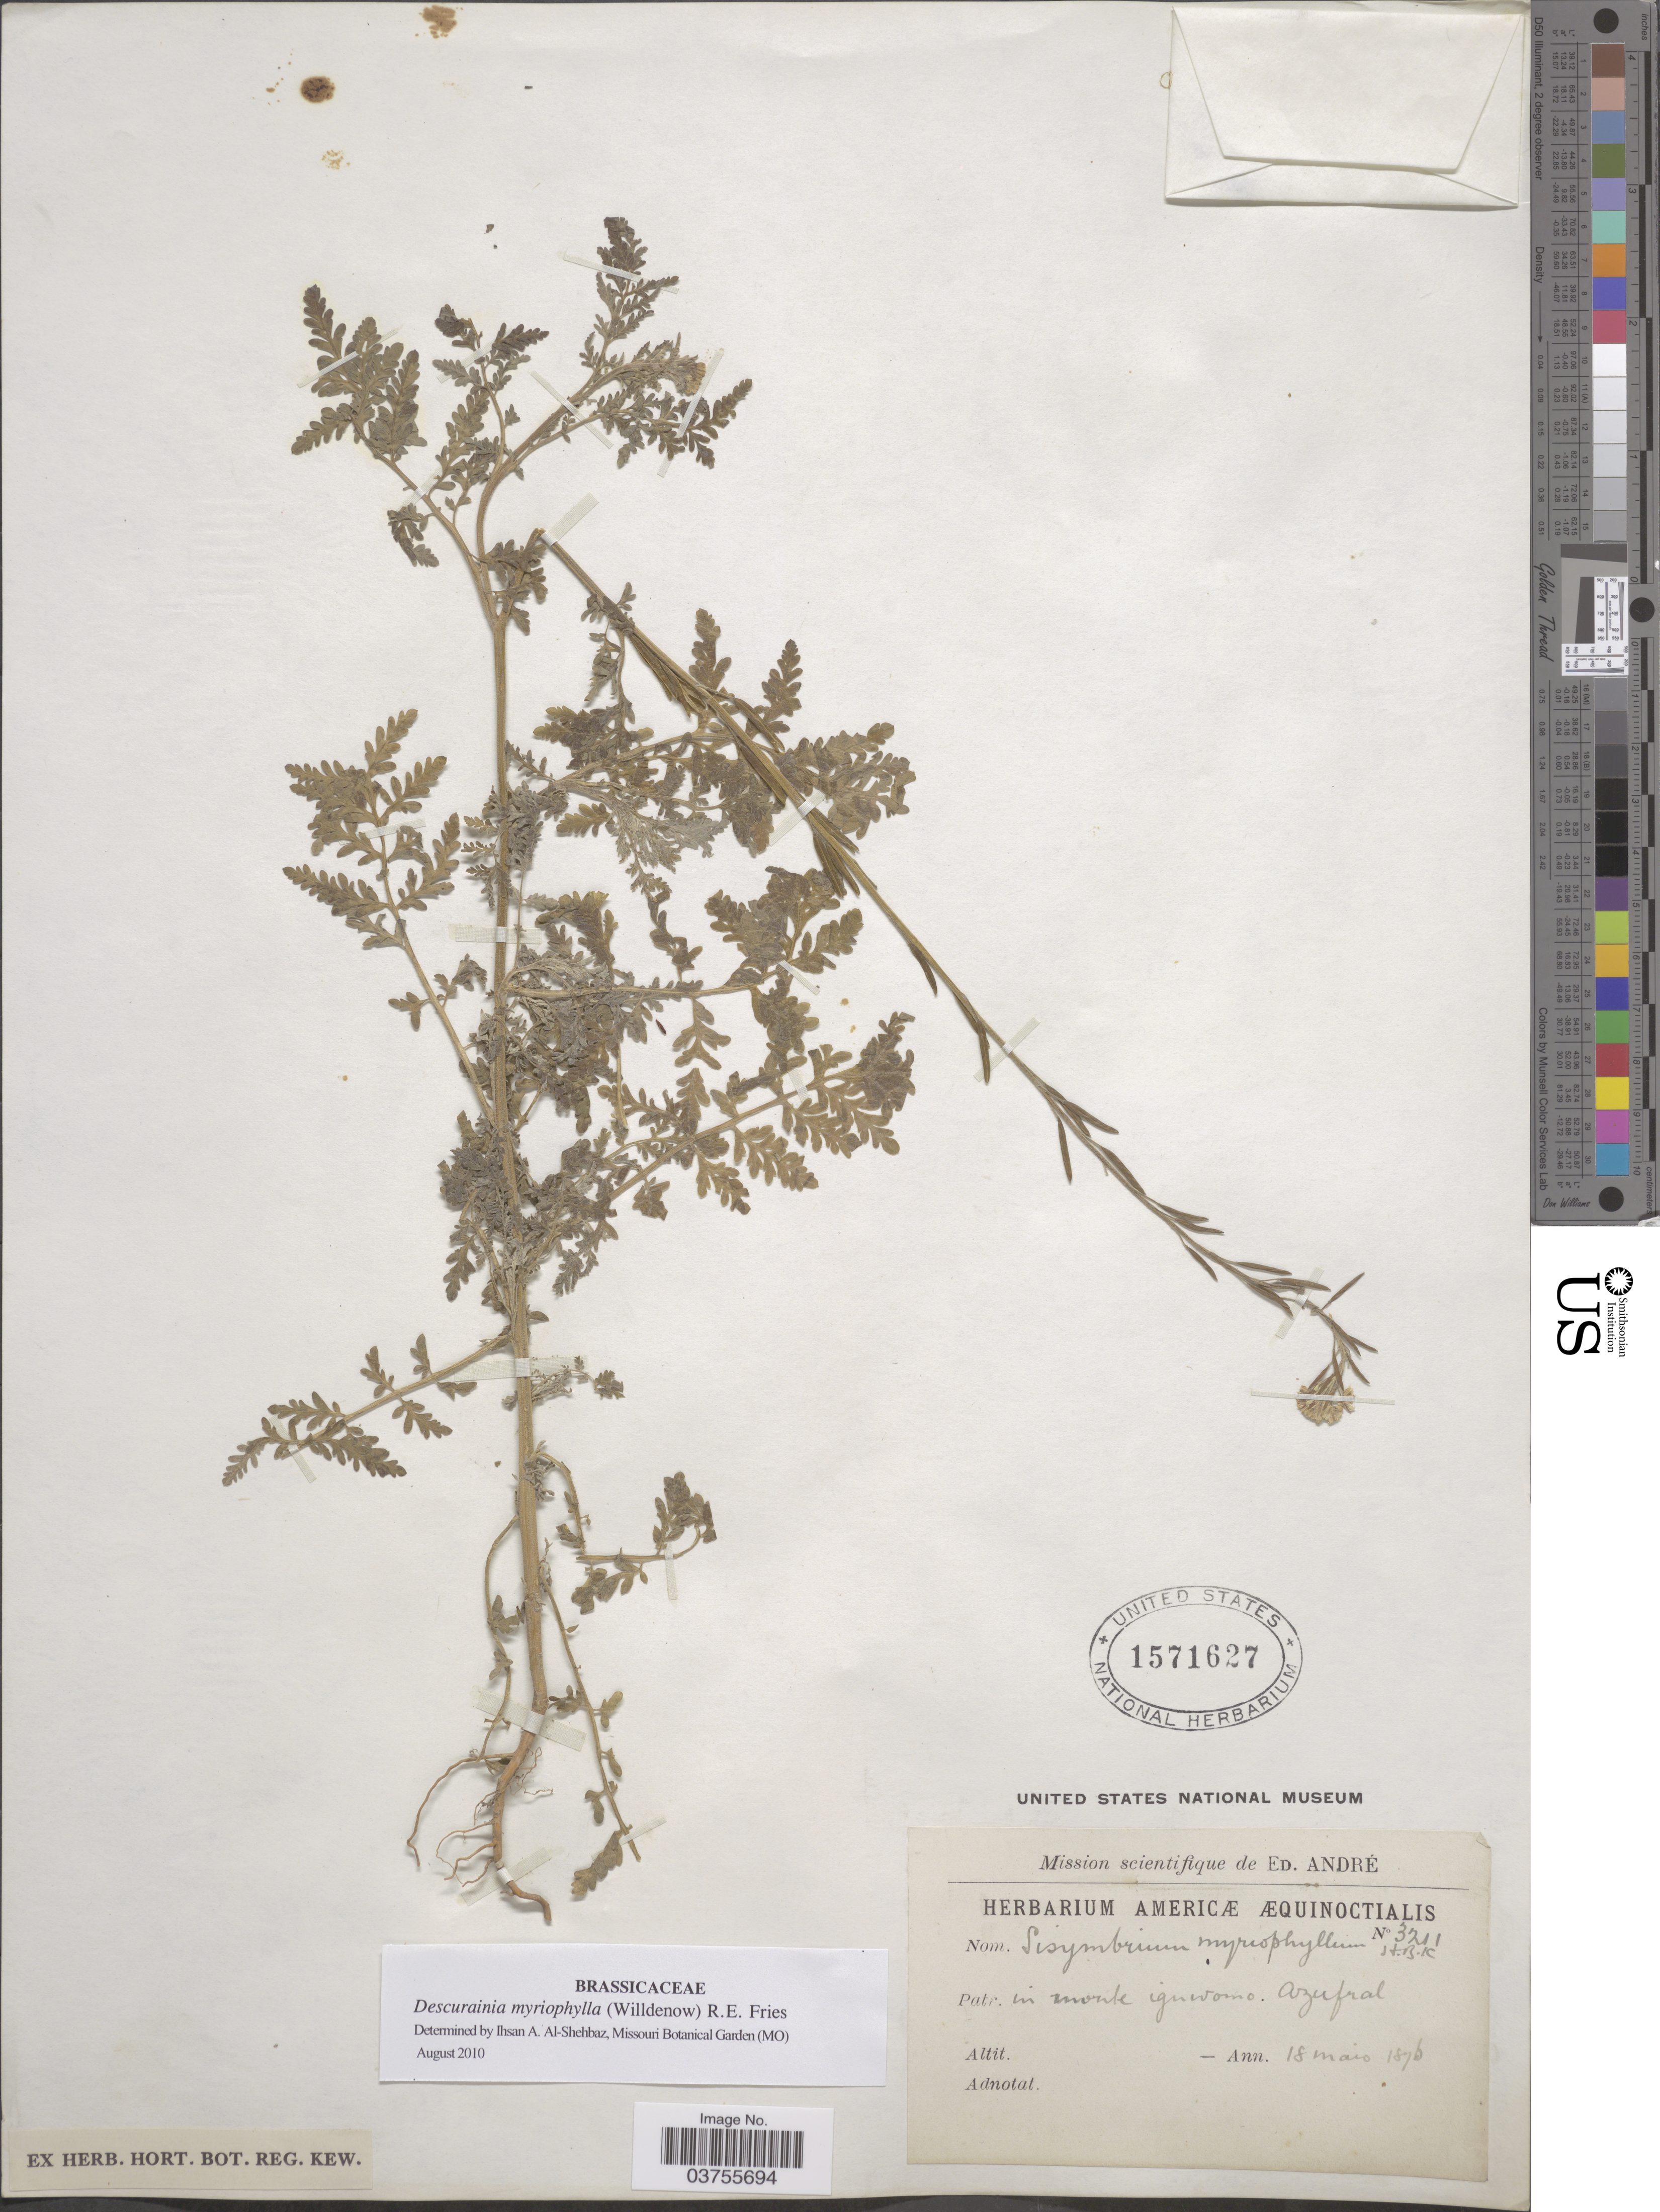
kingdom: Plantae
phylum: Tracheophyta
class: Magnoliopsida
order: Brassicales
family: Brassicaceae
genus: Descurainia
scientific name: Descurainia myriophylla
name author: (Willd.) R.E. Fr.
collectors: E. Andre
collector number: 3211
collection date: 1876-05-18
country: Colombia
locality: Æquinoctialis. Patr. in monte ignwomo, Azufral.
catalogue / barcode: US 1571627